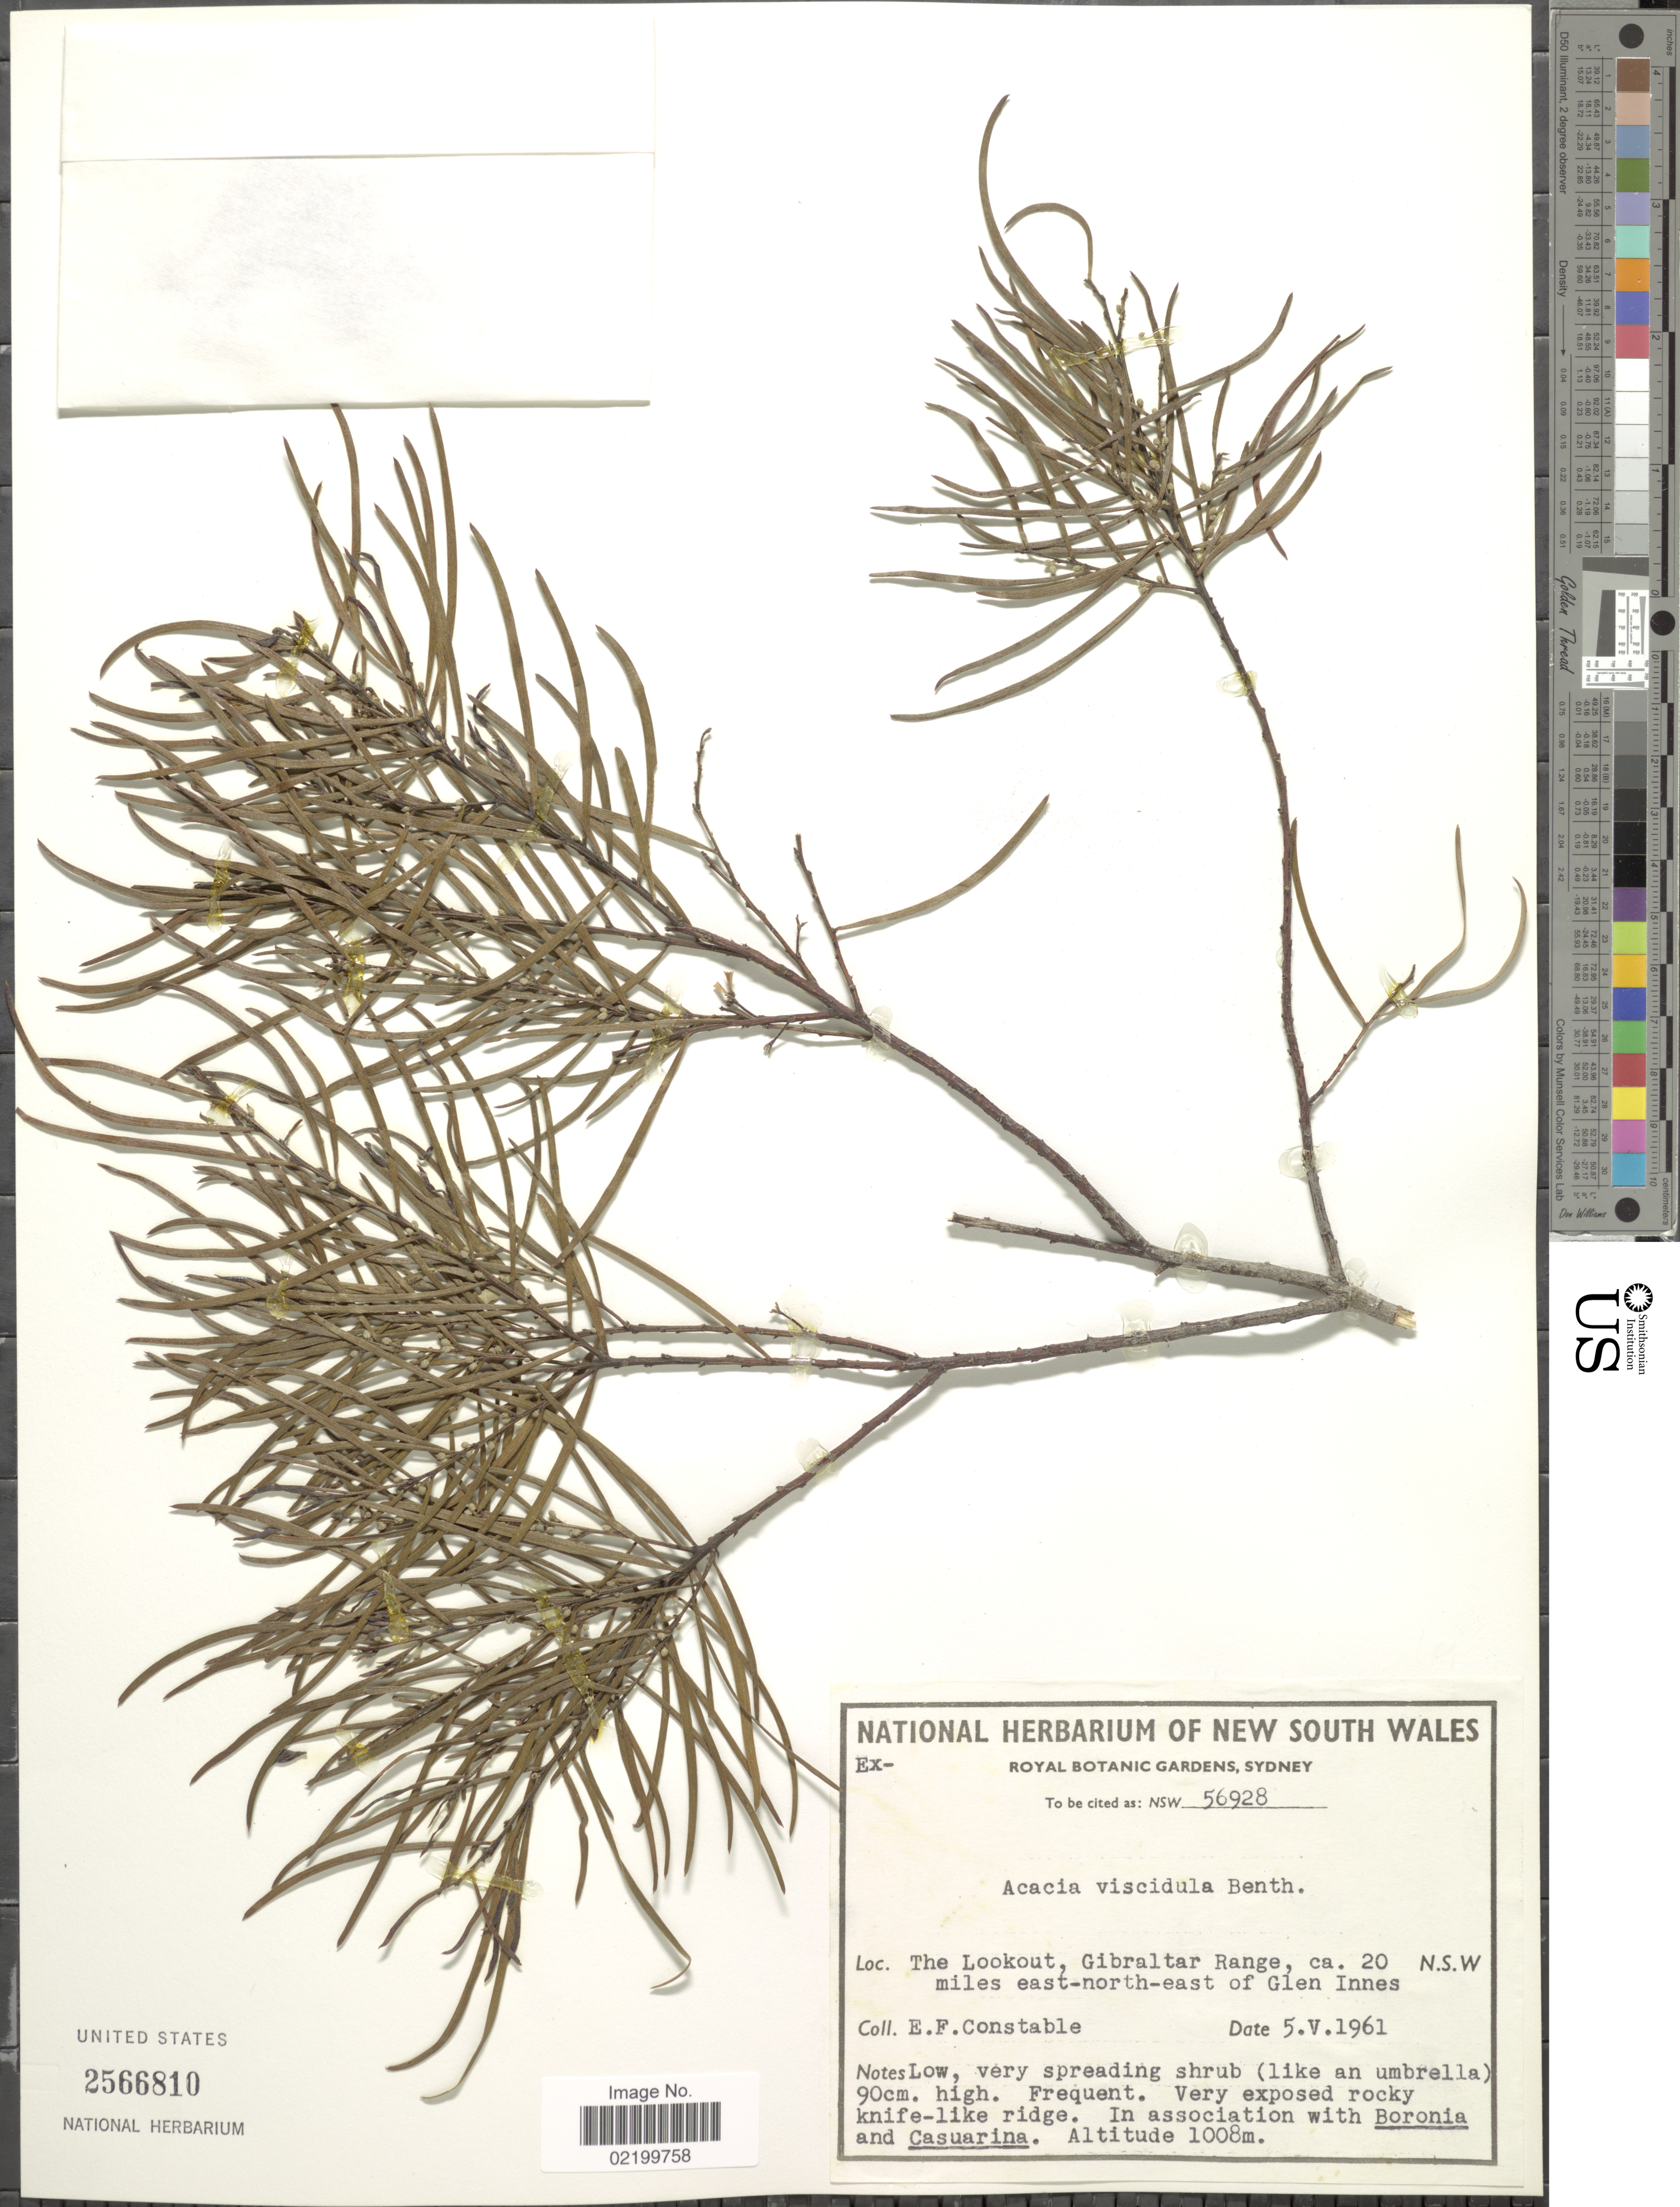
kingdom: Plantae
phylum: Tracheophyta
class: Magnoliopsida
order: Fabales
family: Fabaceae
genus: Acacia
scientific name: Acacia viscidula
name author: Benth.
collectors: E. F. Constable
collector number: NSW 56928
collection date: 1961-05-05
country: Australia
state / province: New South Wales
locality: The Lookou, Gibraltar Range, ca. 20 miles east-north-east of Glen Innes.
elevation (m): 1008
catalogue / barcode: US 2566810